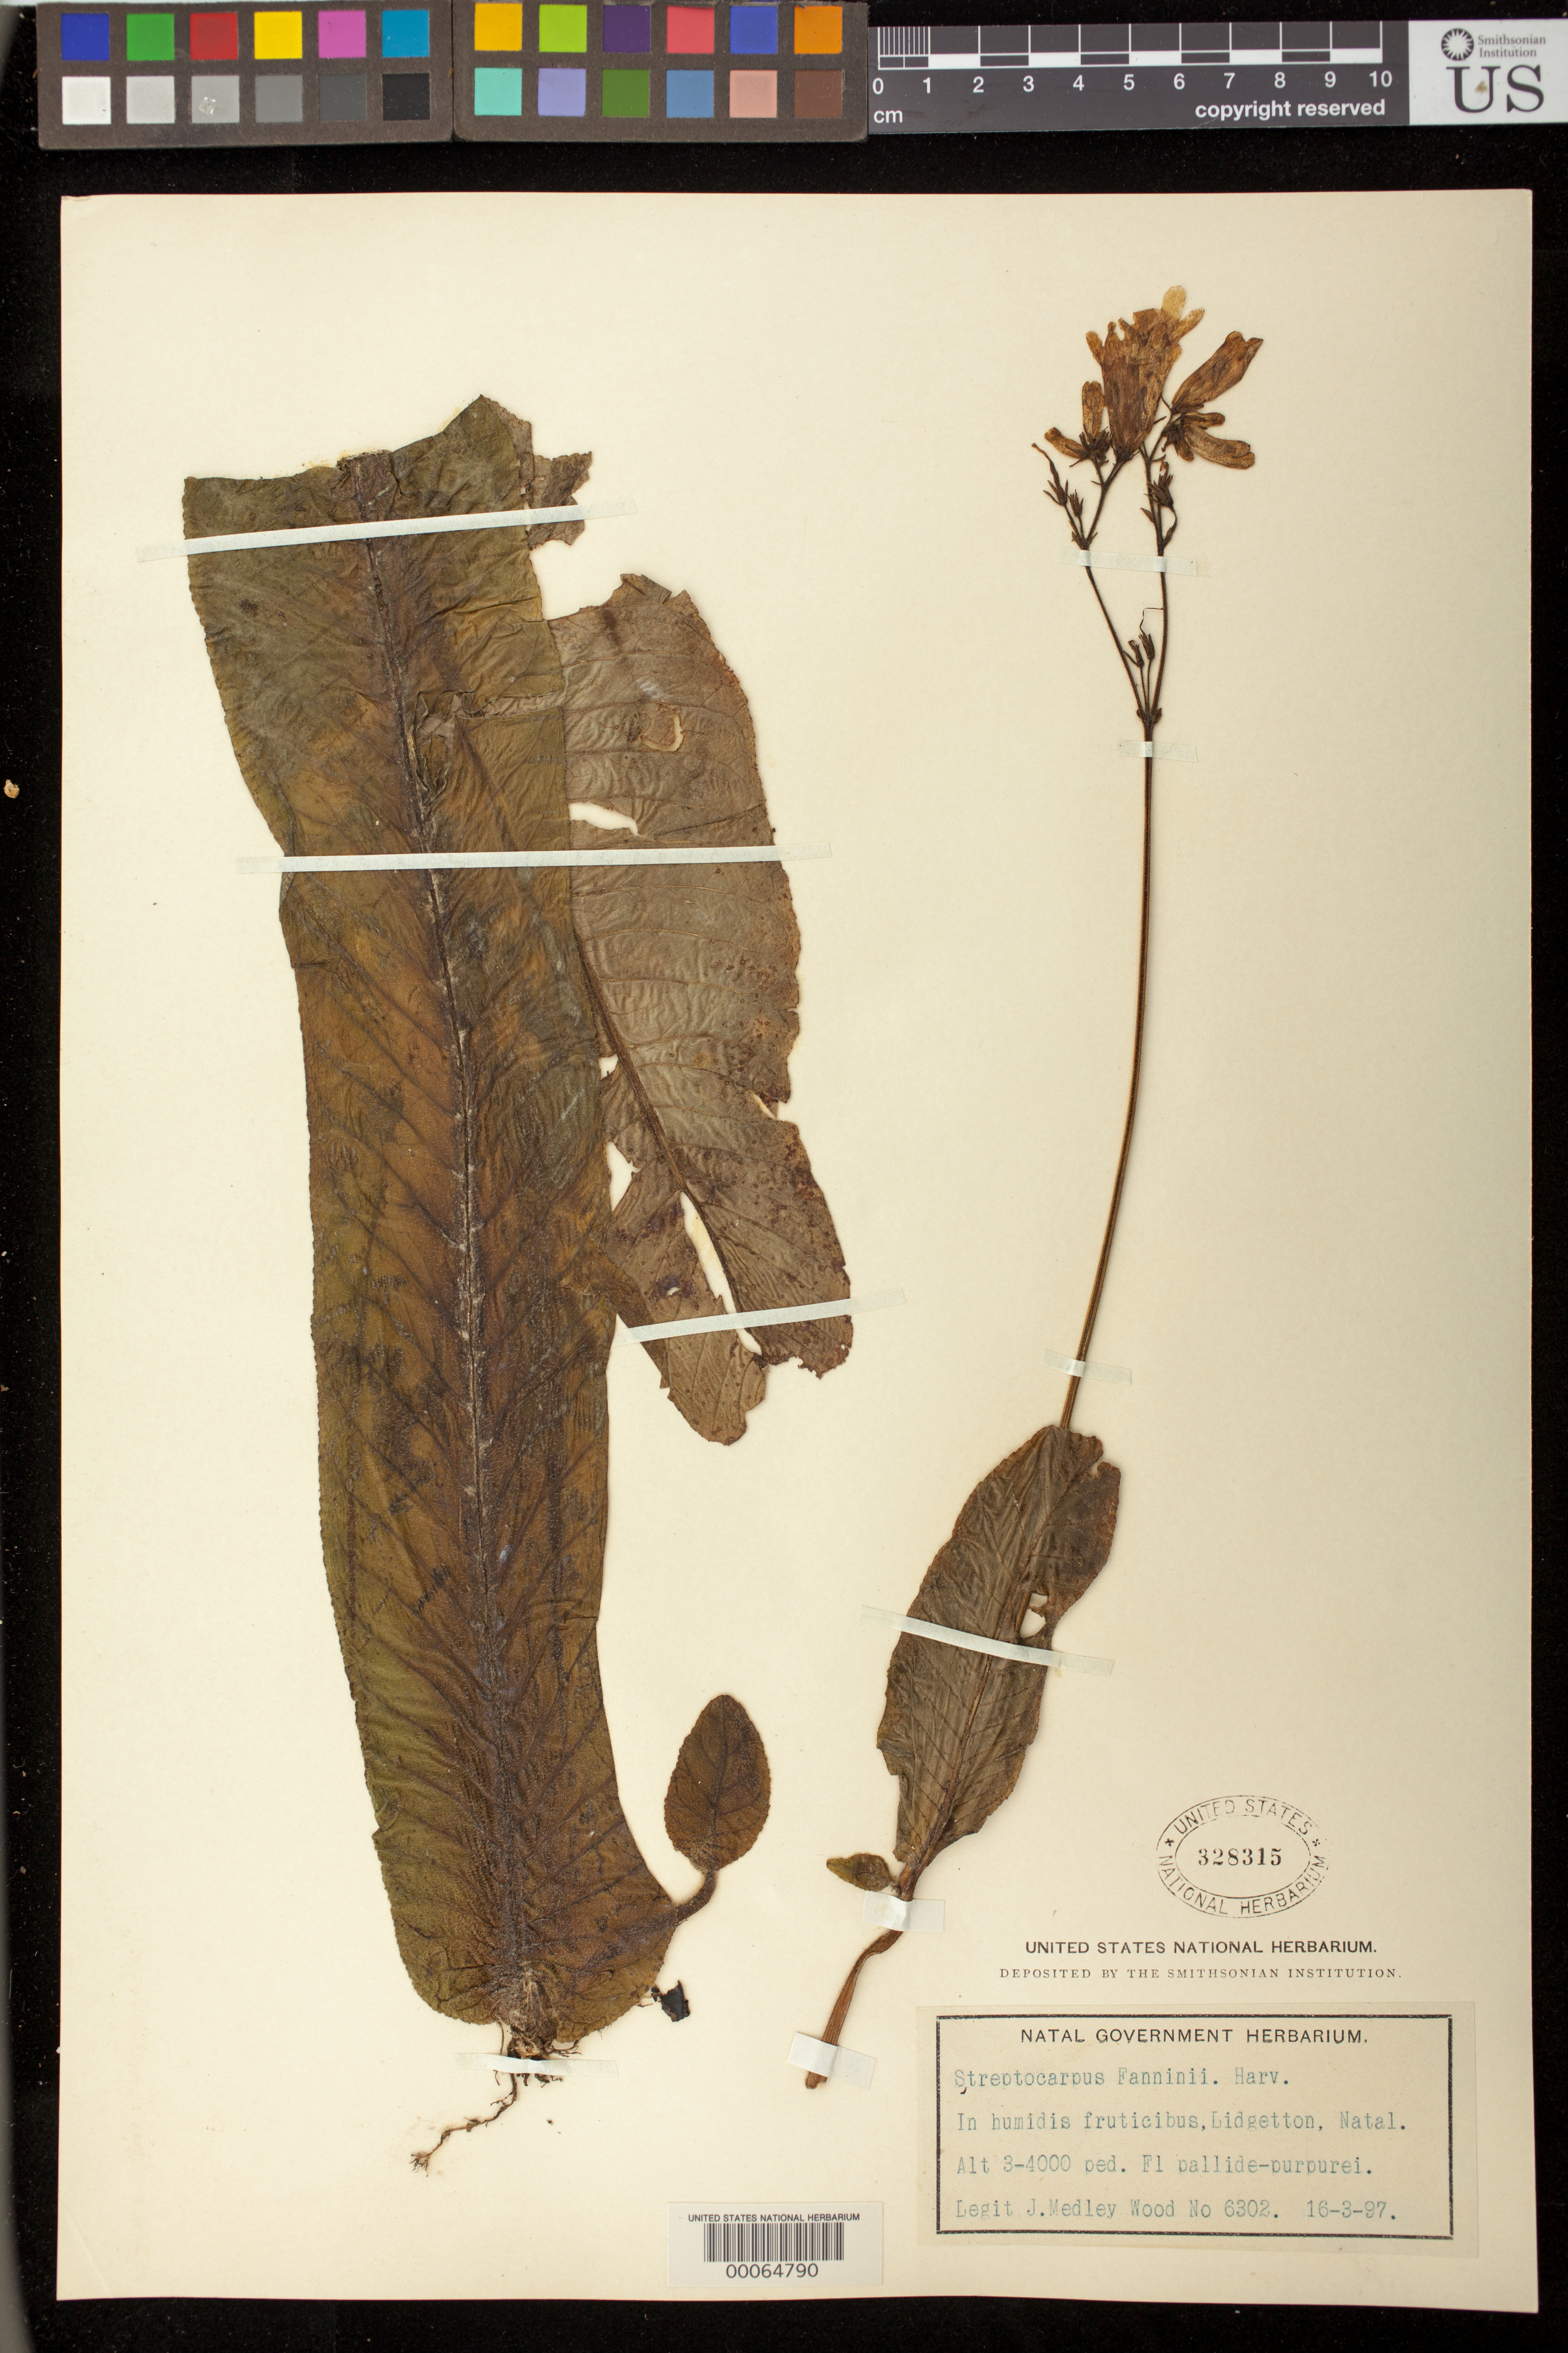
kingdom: Plantae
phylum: Tracheophyta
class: Magnoliopsida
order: Lamiales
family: Gesneriaceae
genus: Streptocarpus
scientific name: Streptocarpus fanniniae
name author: Harv. ex C.B. Clarke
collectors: J. M. Wood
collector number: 6302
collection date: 1897-03-16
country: South Africa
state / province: KwaZulu-Natal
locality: Lidgetton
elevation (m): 914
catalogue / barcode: US 328315